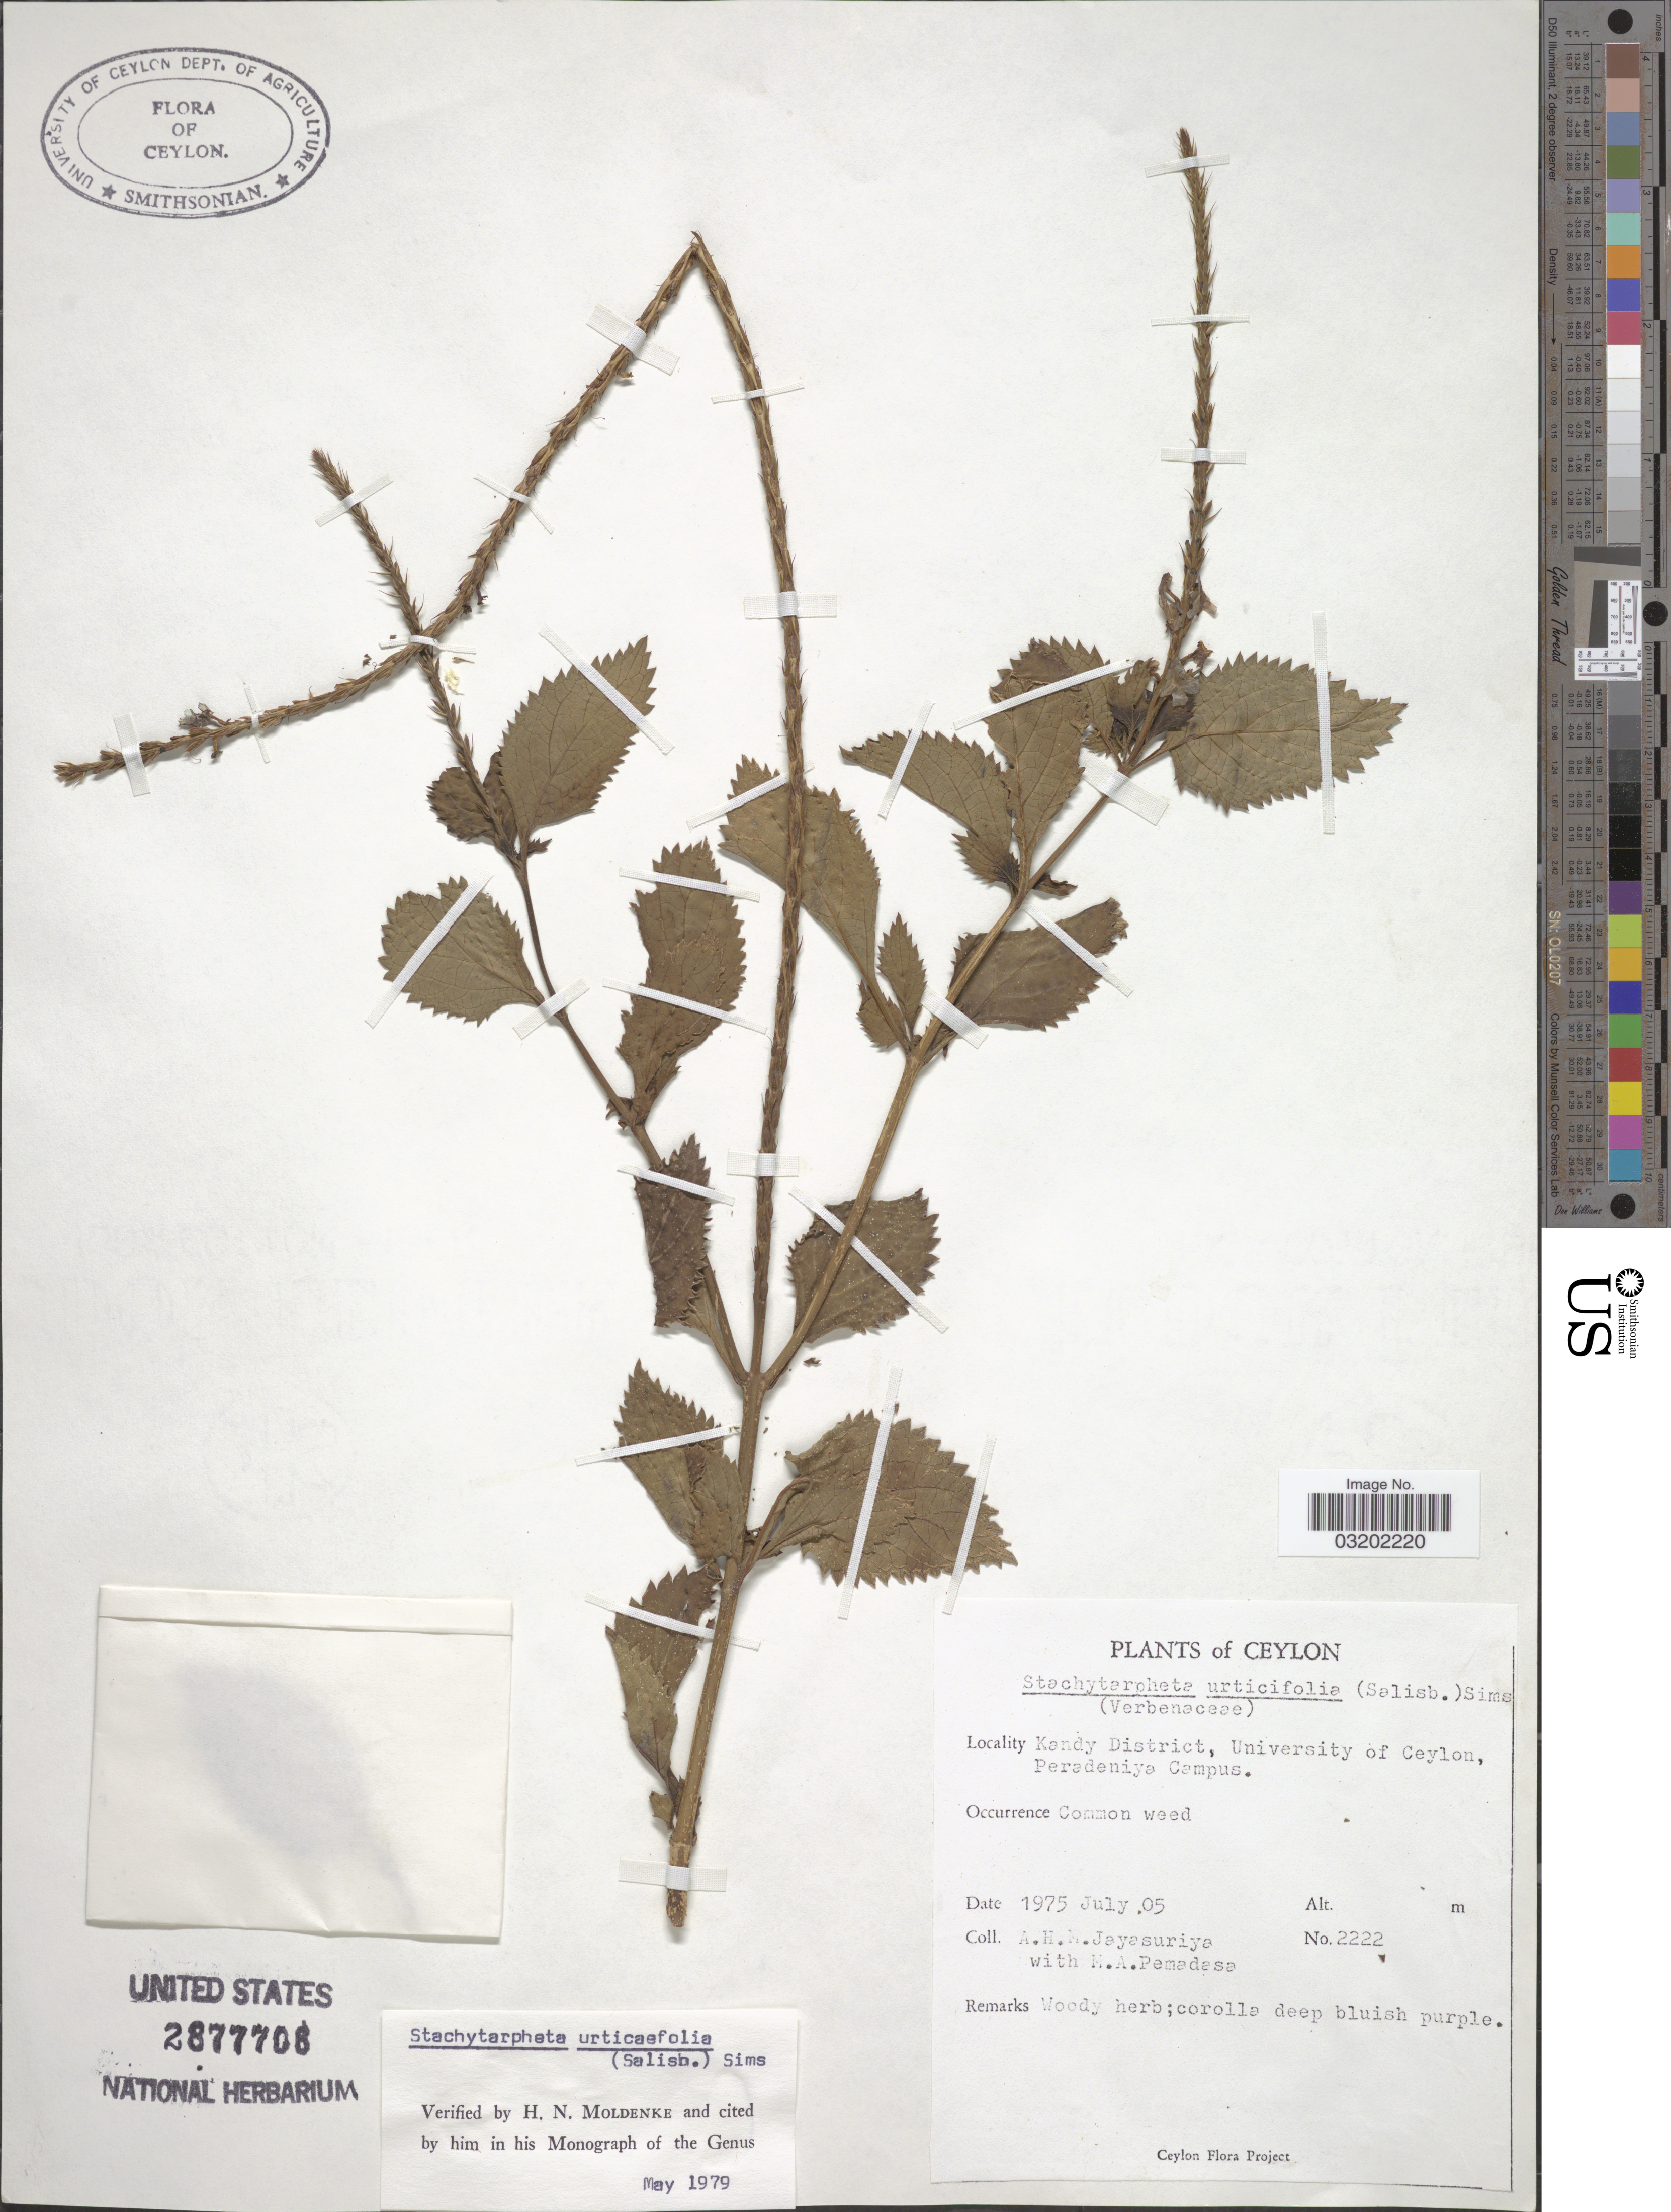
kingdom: Plantae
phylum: Tracheophyta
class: Magnoliopsida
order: Lamiales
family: Verbenaceae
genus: Stachytarpheta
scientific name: Stachytarpheta urticifolia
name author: Sims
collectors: A. H. Jayasuriya & M. Pemadasa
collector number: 2222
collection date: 1975-07-05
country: Sri Lanka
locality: Ceylon. Kandy District, University of Ceylon, Peradeniya Campus.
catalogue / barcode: US 2877708